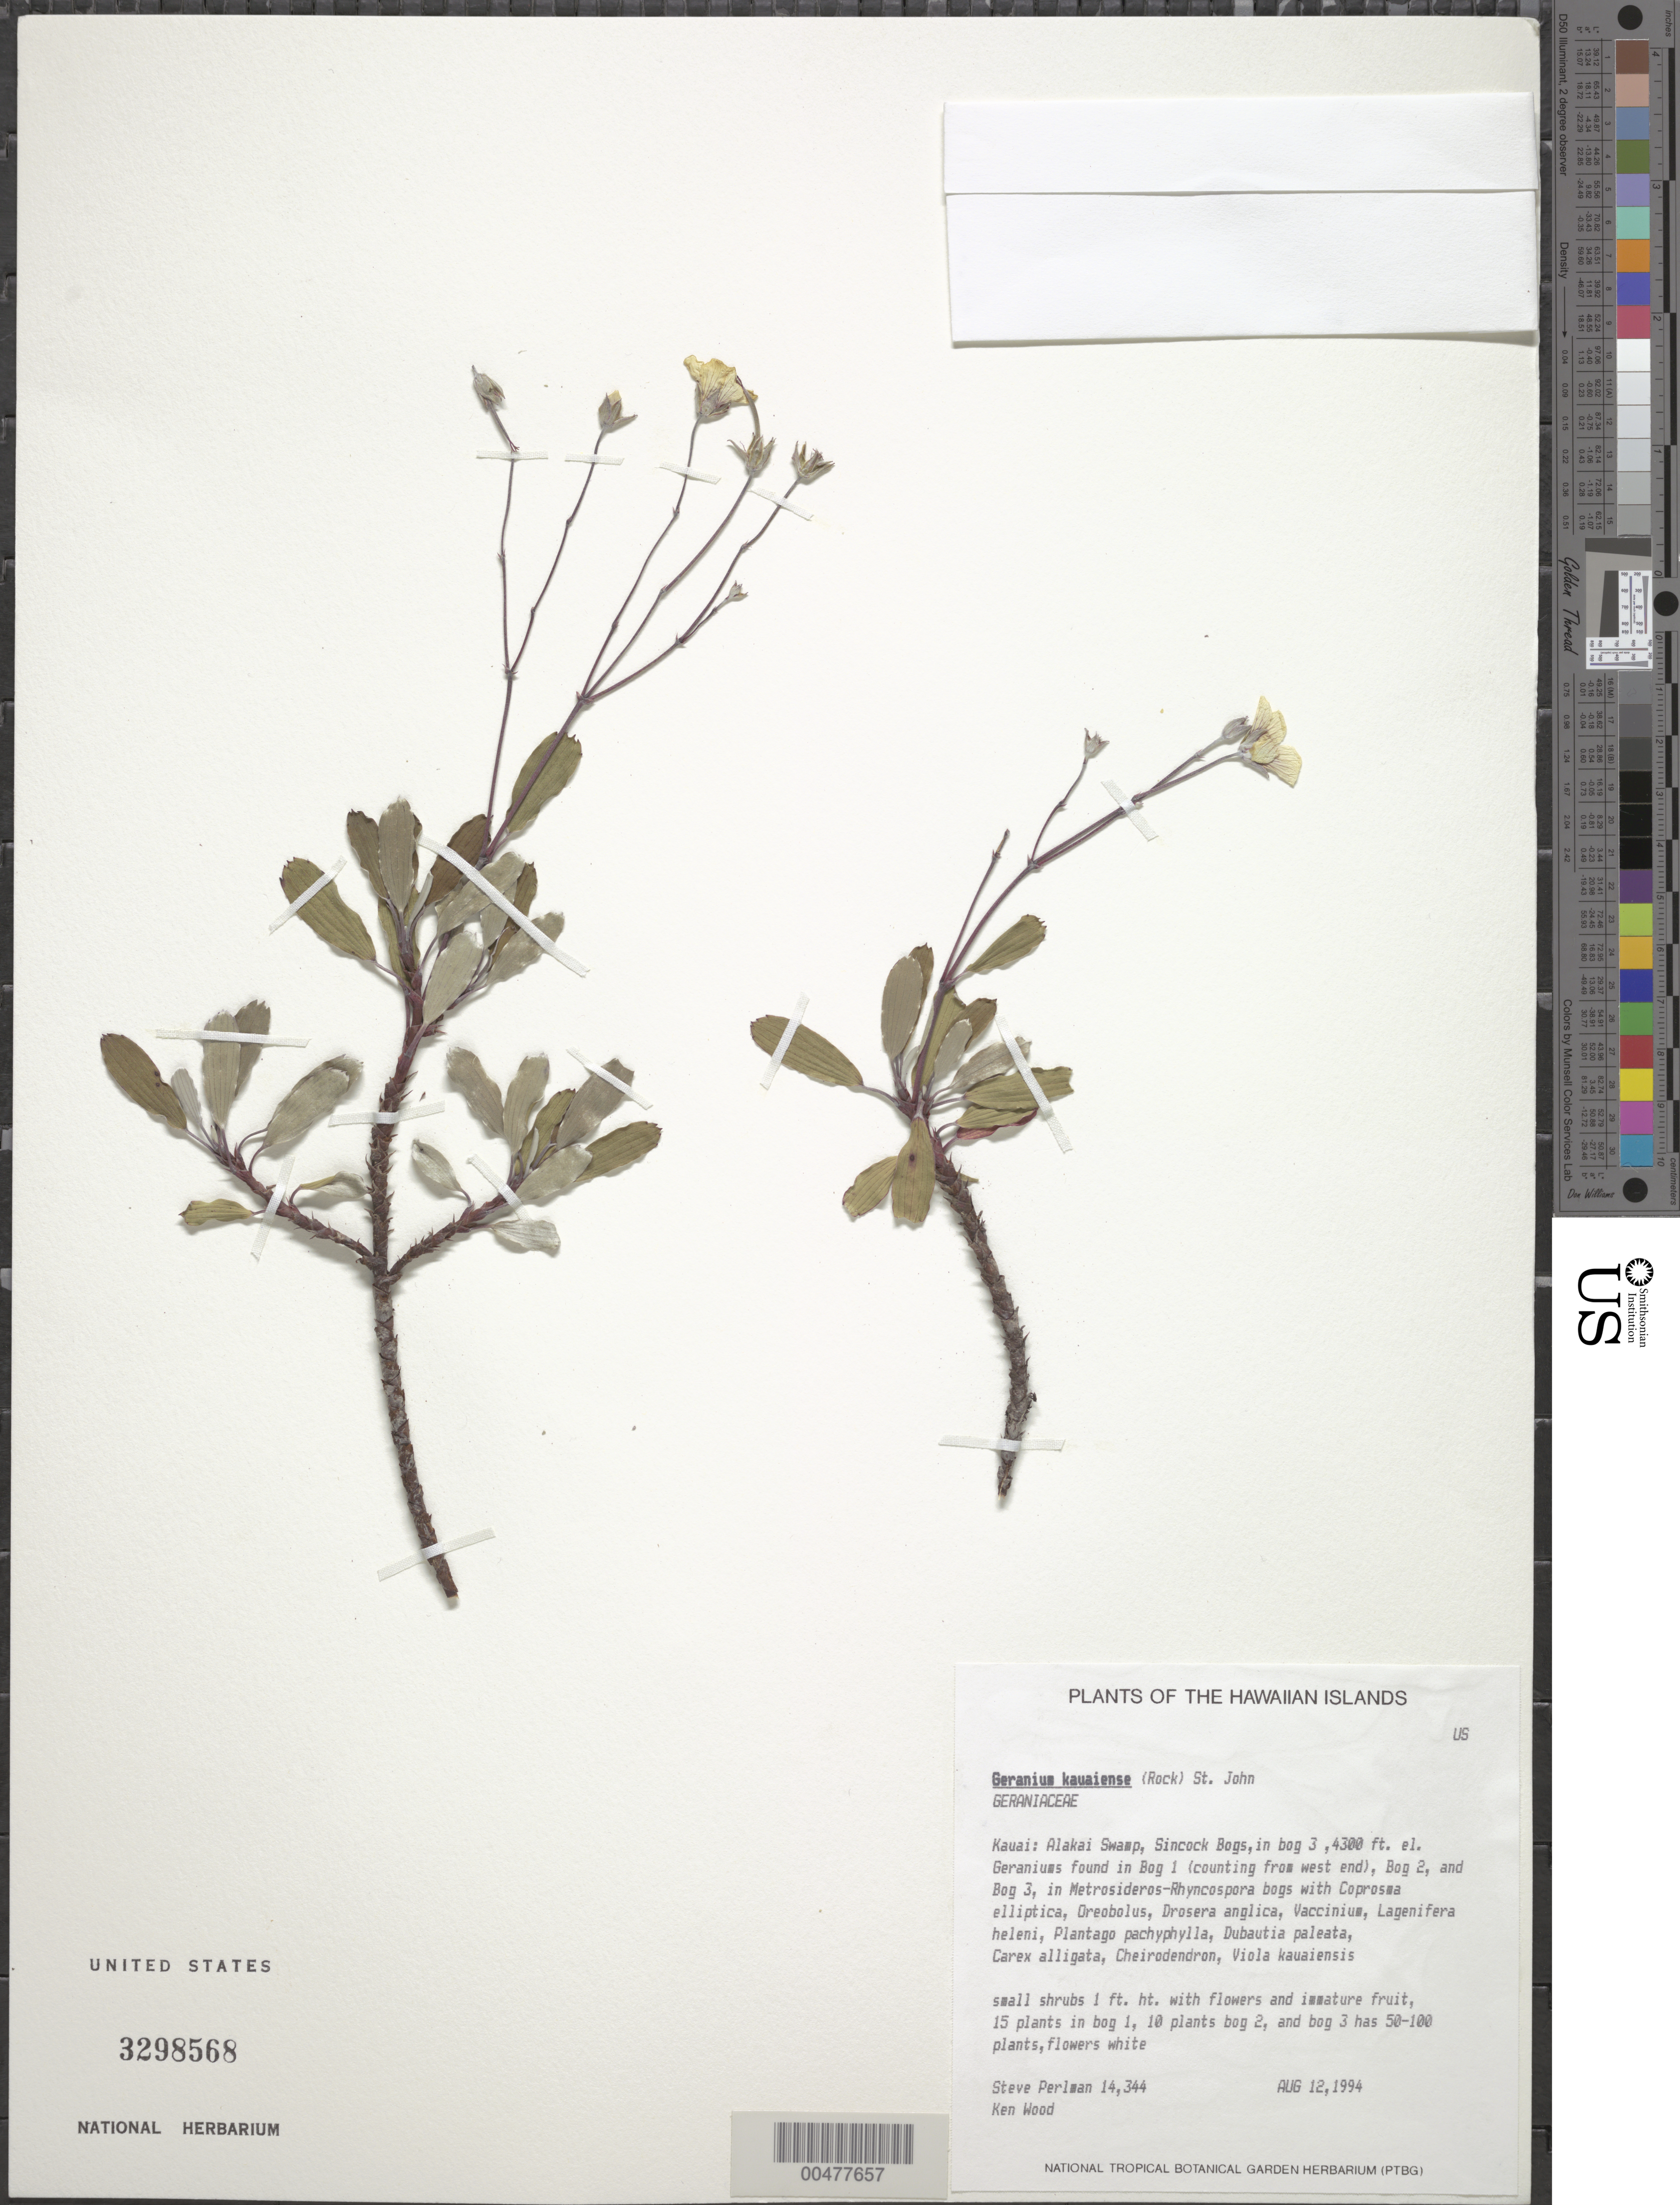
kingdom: Plantae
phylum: Tracheophyta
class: Magnoliopsida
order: Geraniales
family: Geraniaceae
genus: Geranium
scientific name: Geranium kauaiense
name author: (Rock) H. St. John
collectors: S. P. Perlman & K. Wood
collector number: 14344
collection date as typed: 12 Aug 1994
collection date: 1994-08-12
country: United States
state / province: Hawaii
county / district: Kauai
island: Kaua'i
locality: Alakai Swamp, Sincock Bogs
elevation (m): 1311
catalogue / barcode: US 3298568